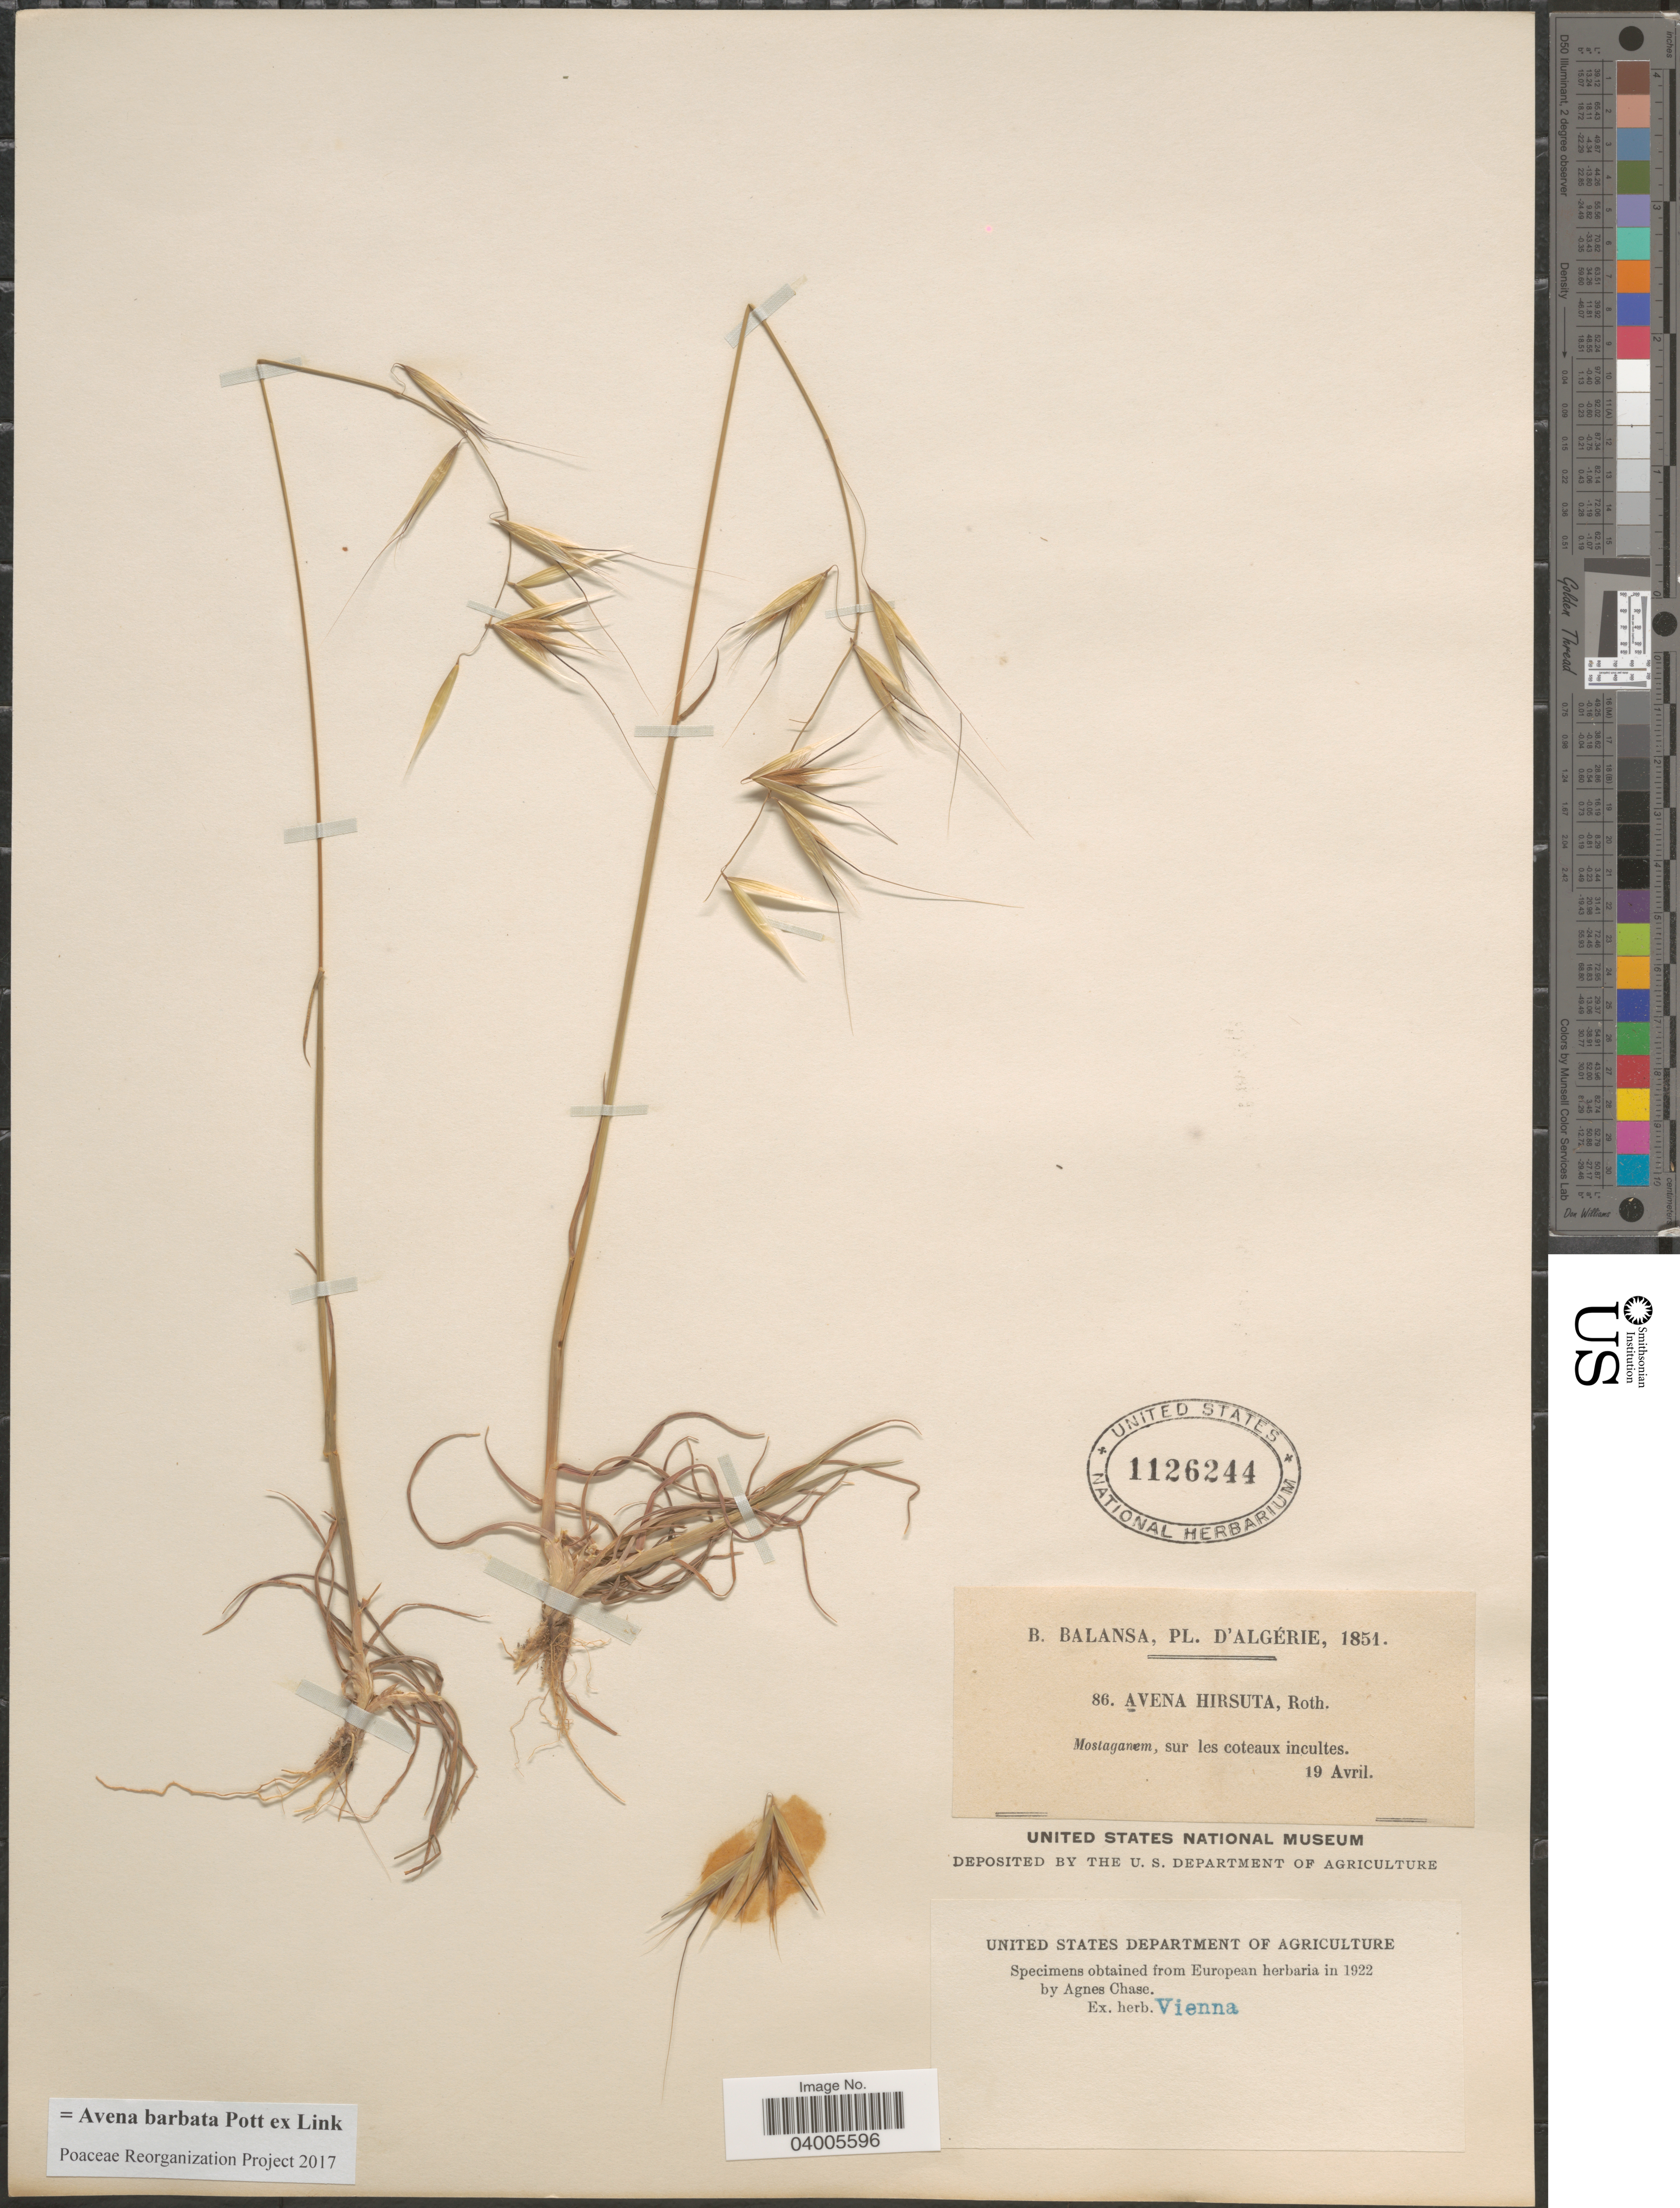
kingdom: Plantae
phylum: Tracheophyta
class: Liliopsida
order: Poales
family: Poaceae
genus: Avena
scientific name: Avena barbata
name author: Pott ex Link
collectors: B. Balansa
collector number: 86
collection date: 1851-04-19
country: Algeria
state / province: Mostaganem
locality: D'Algérie. Mostaganem, sur les coteaux incultes.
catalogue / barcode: US 1126244